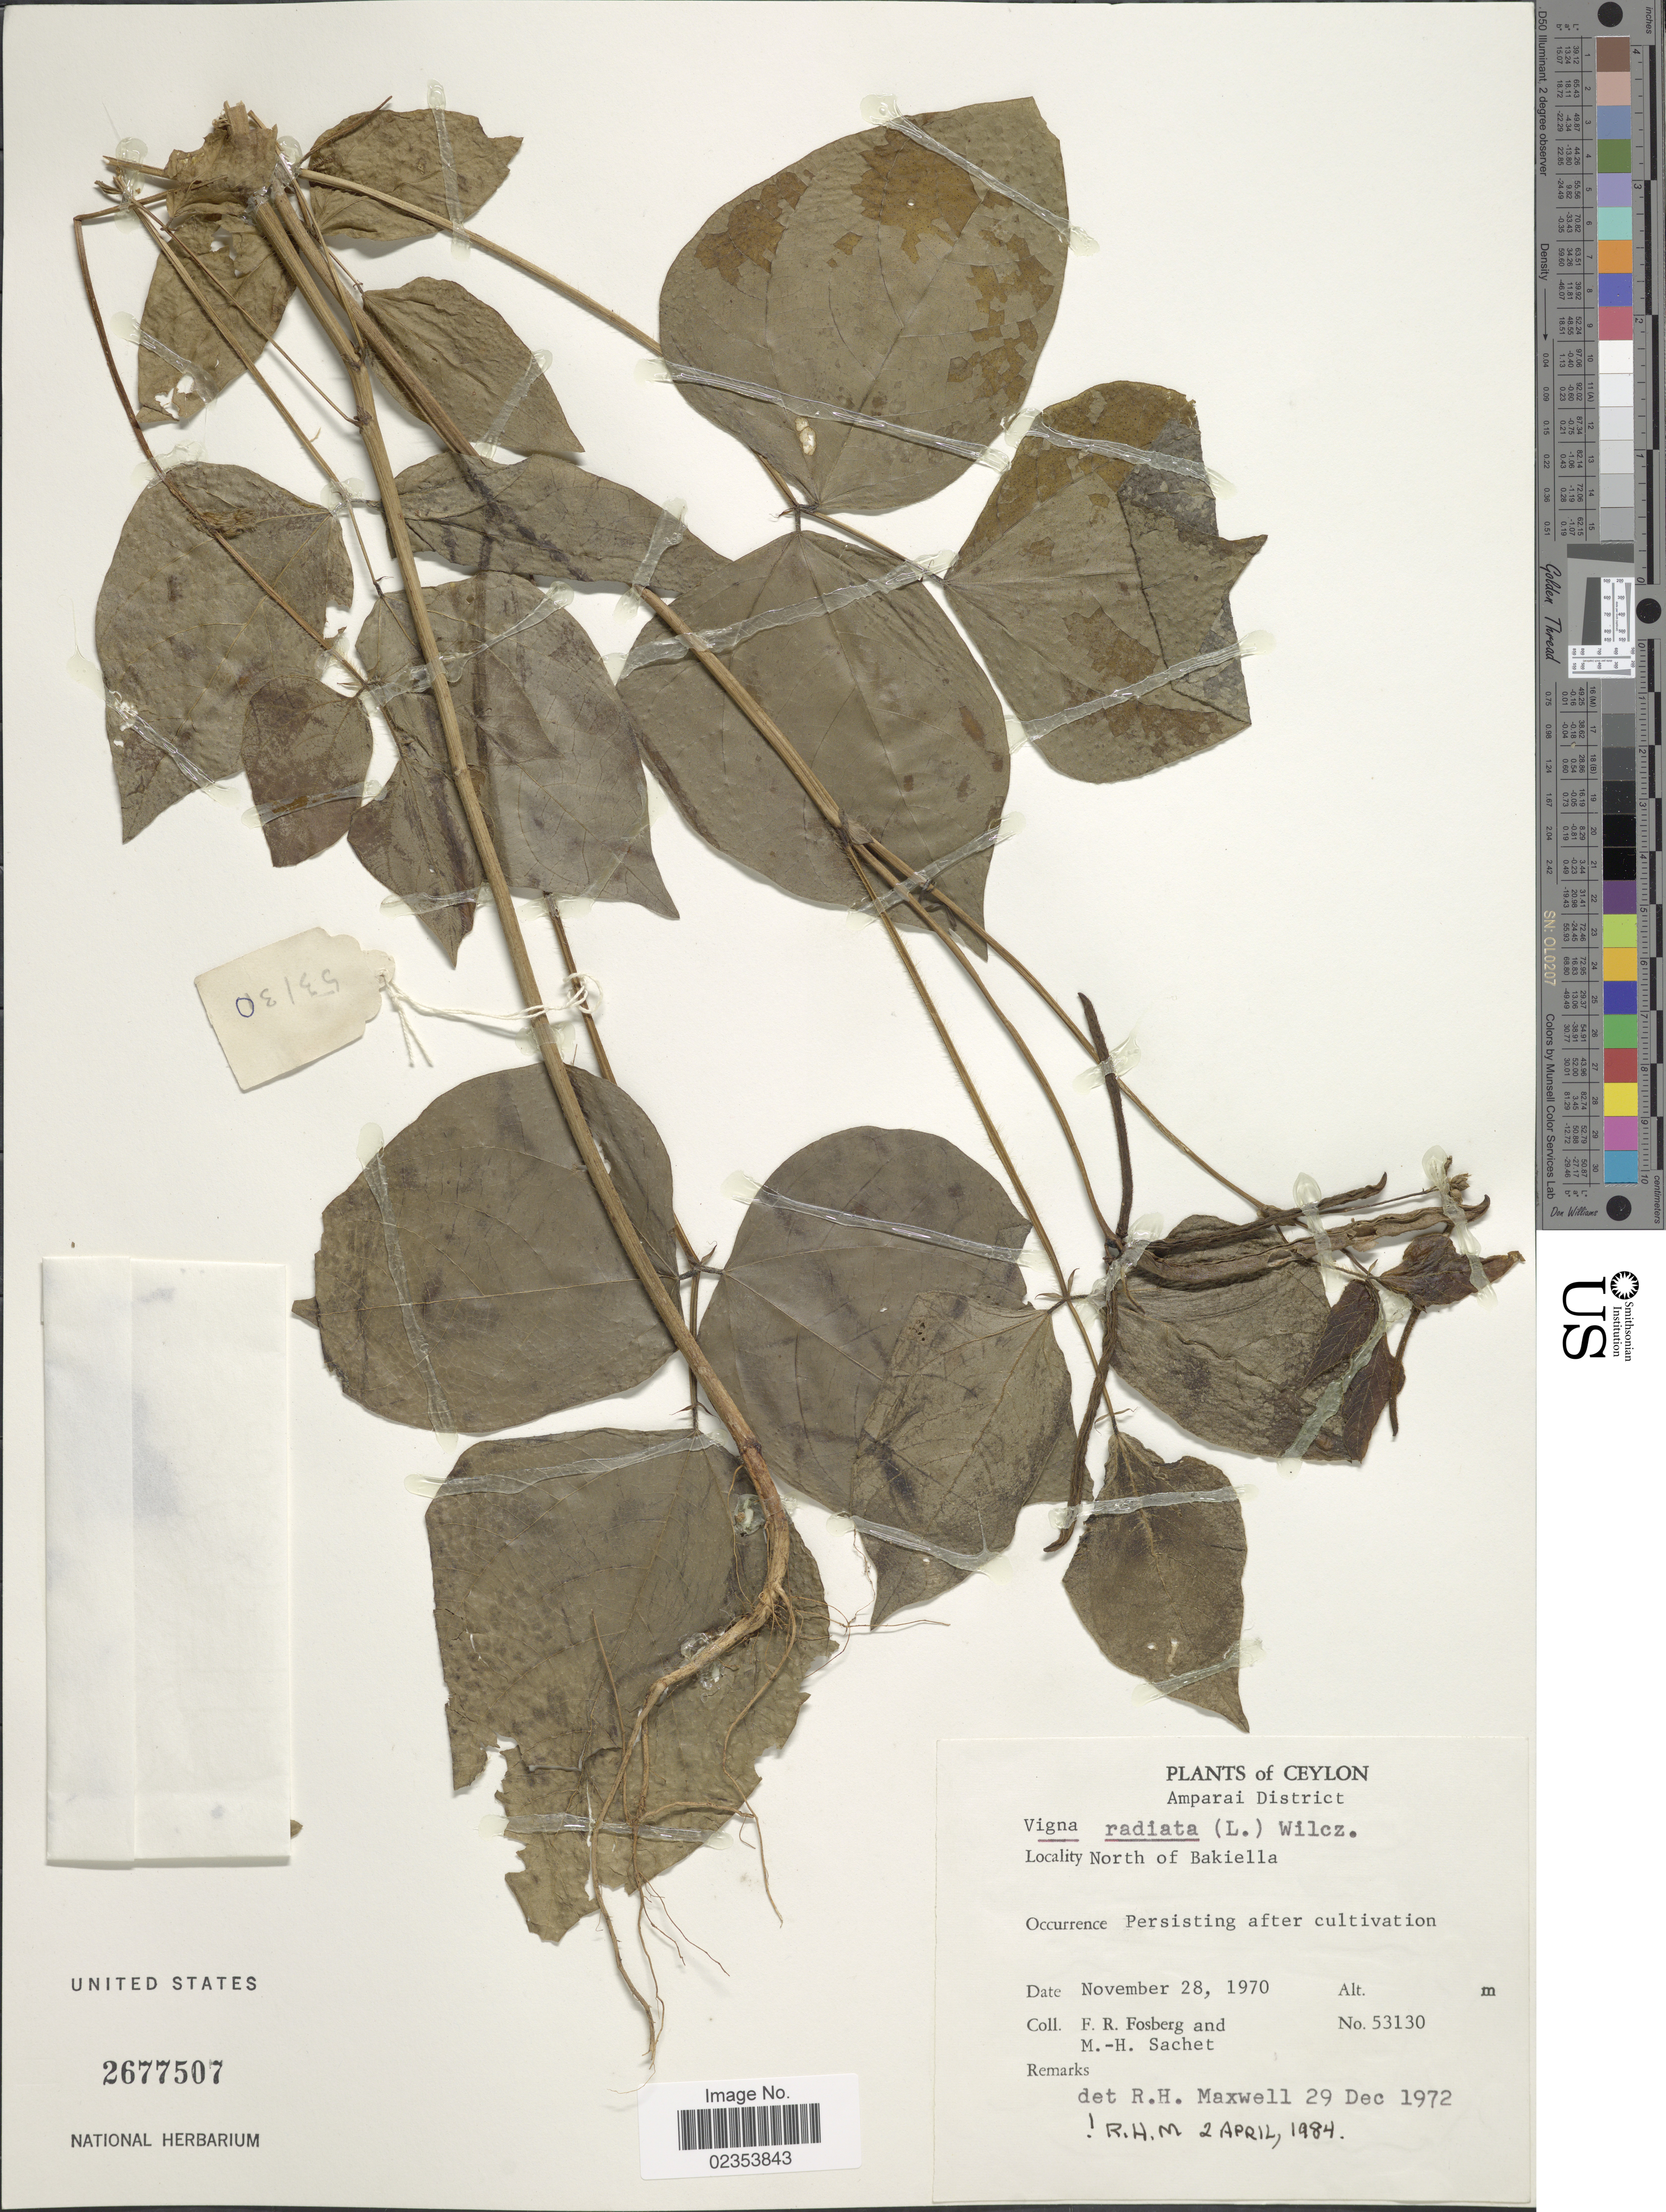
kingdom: Plantae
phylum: Tracheophyta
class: Magnoliopsida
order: Fabales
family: Fabaceae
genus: Vigna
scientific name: Vigna radiata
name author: (L.) R. Wilczek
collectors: F. R. Fosberg & M.-H. Sachet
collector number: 53130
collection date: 1970-11-28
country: Sri Lanka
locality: Ceylon. Amparai District. North of Bakiella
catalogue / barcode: US 2677507